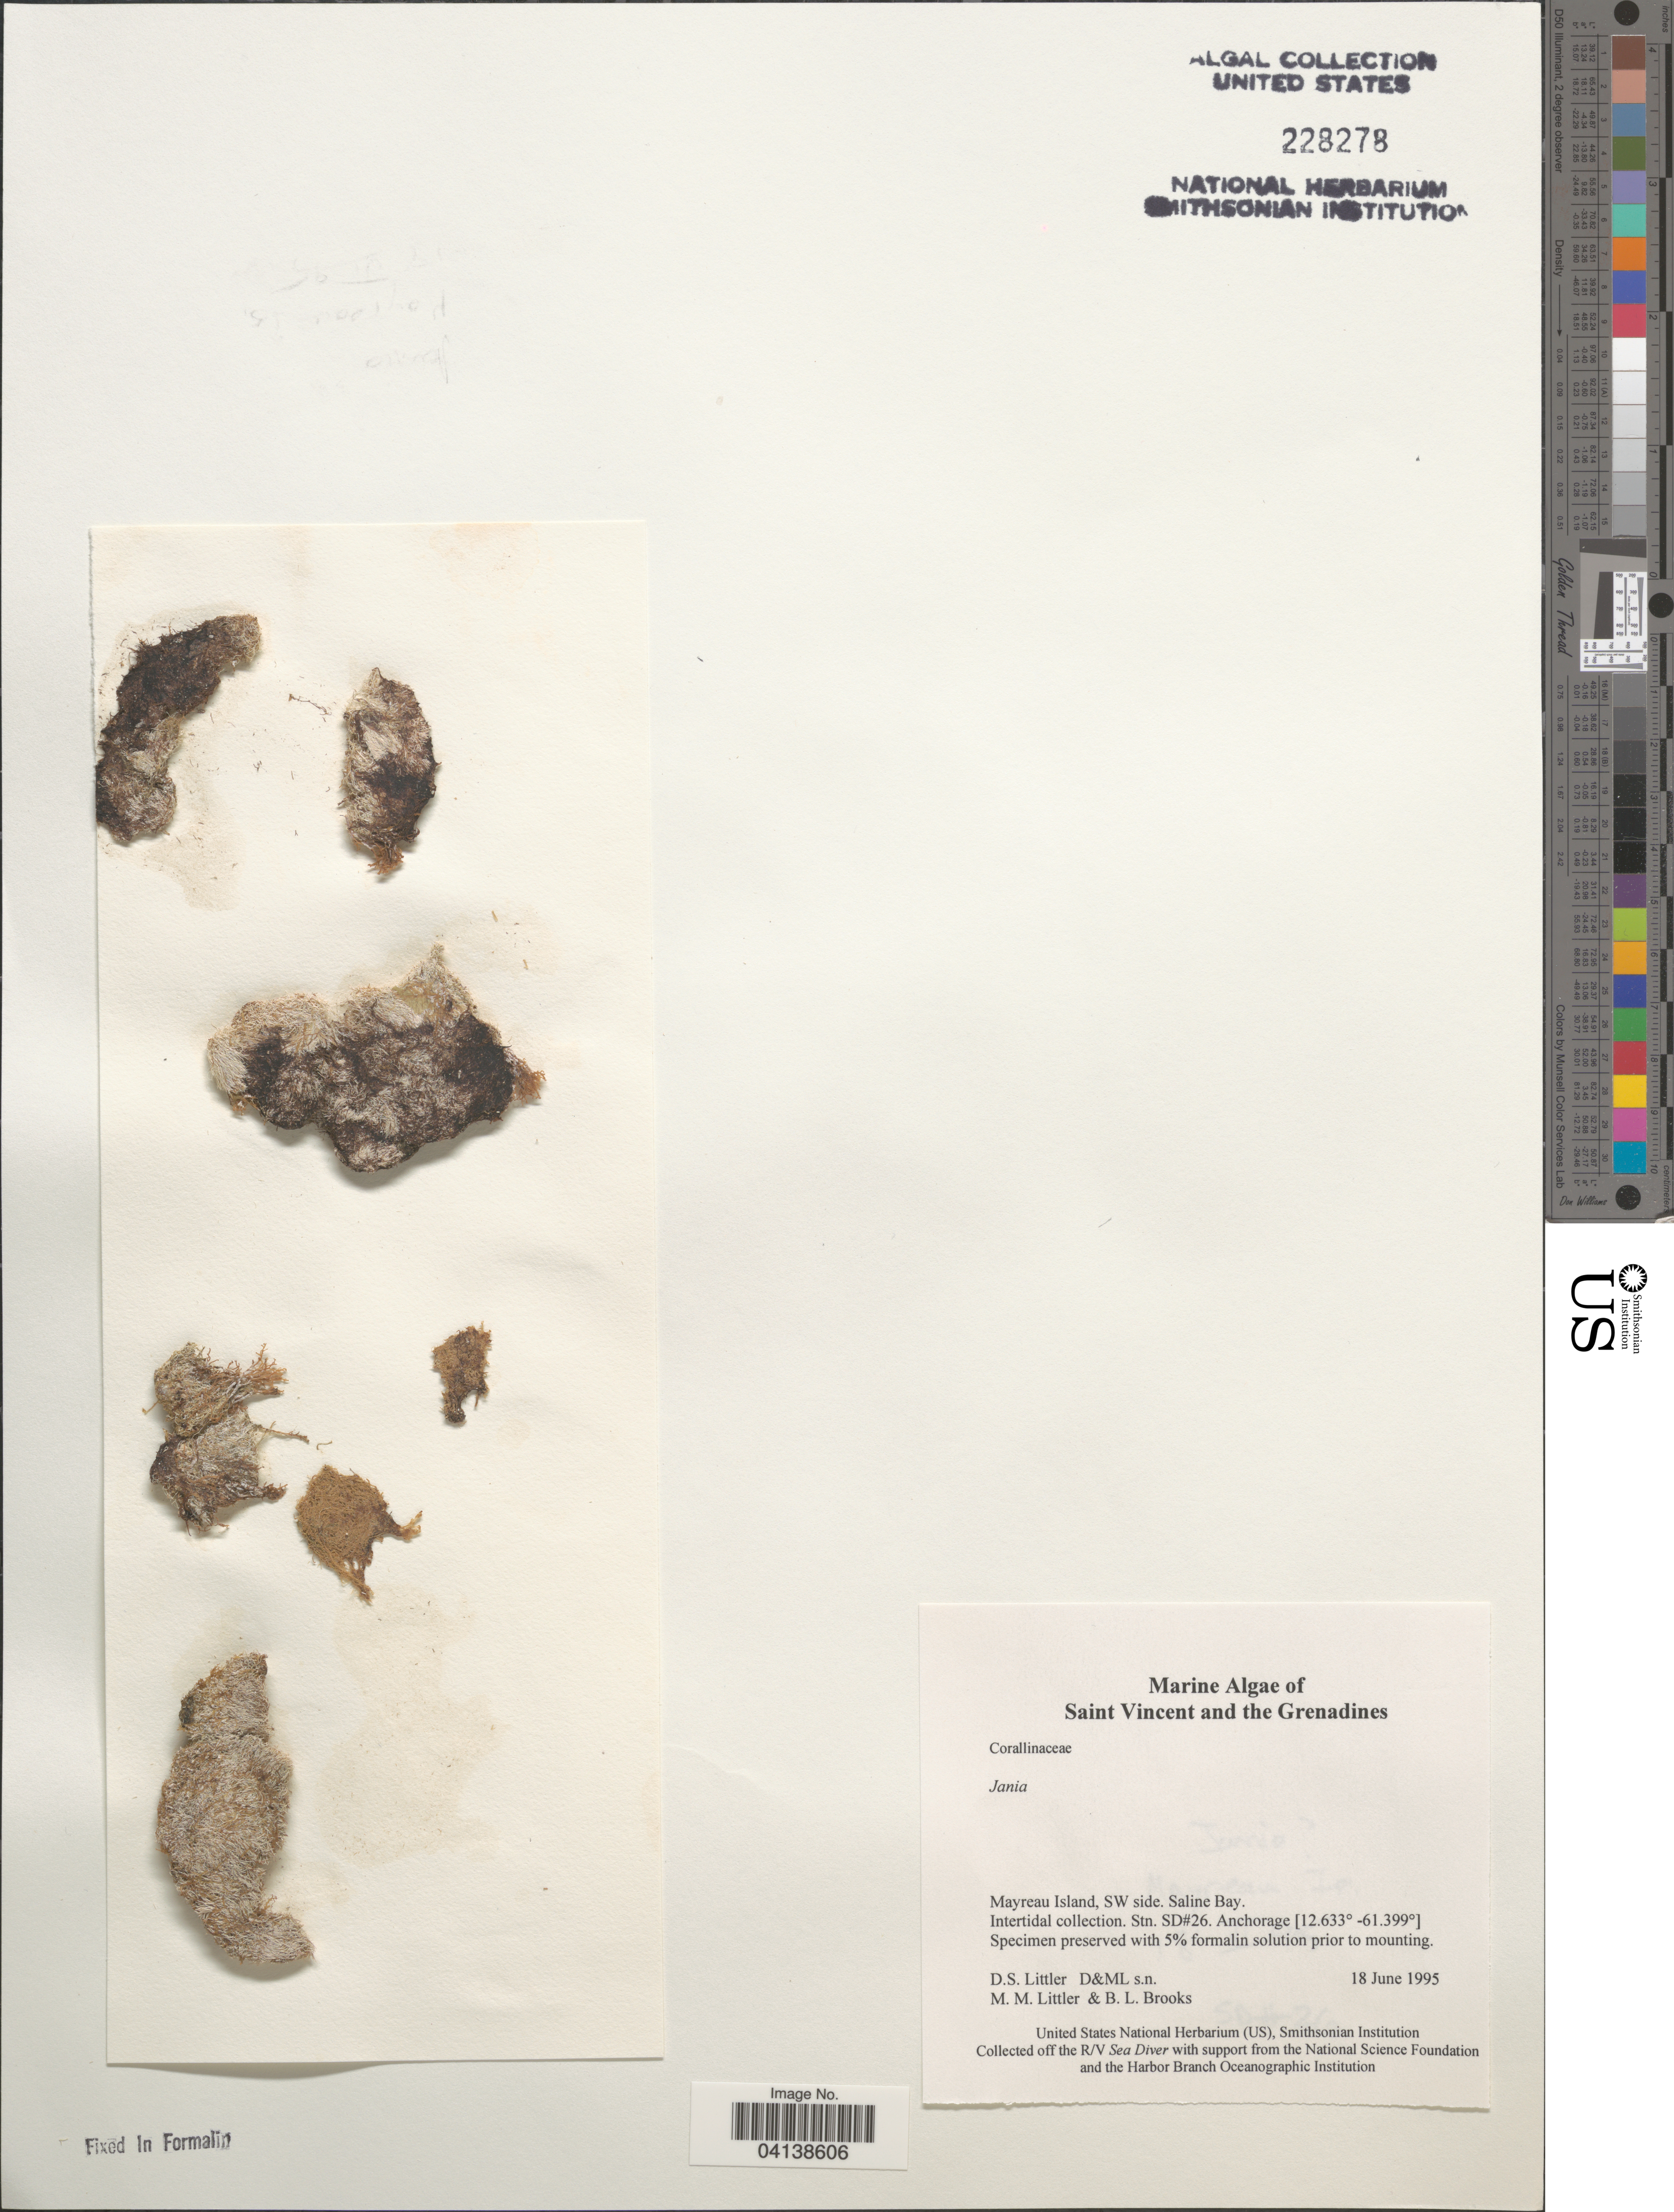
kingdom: Plantae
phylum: Rhodophyta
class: Florideophyceae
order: Corallinales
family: Corallinaceae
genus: Jania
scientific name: Jania sp.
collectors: D. S. Littler & B. Brooks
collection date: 1995-06-18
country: St. Vincent - Grenadines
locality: Saint Vincent and the Grenadines. Mayreau Island, SW side. Saline Bay. Stn. SD#26.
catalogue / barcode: US 228278